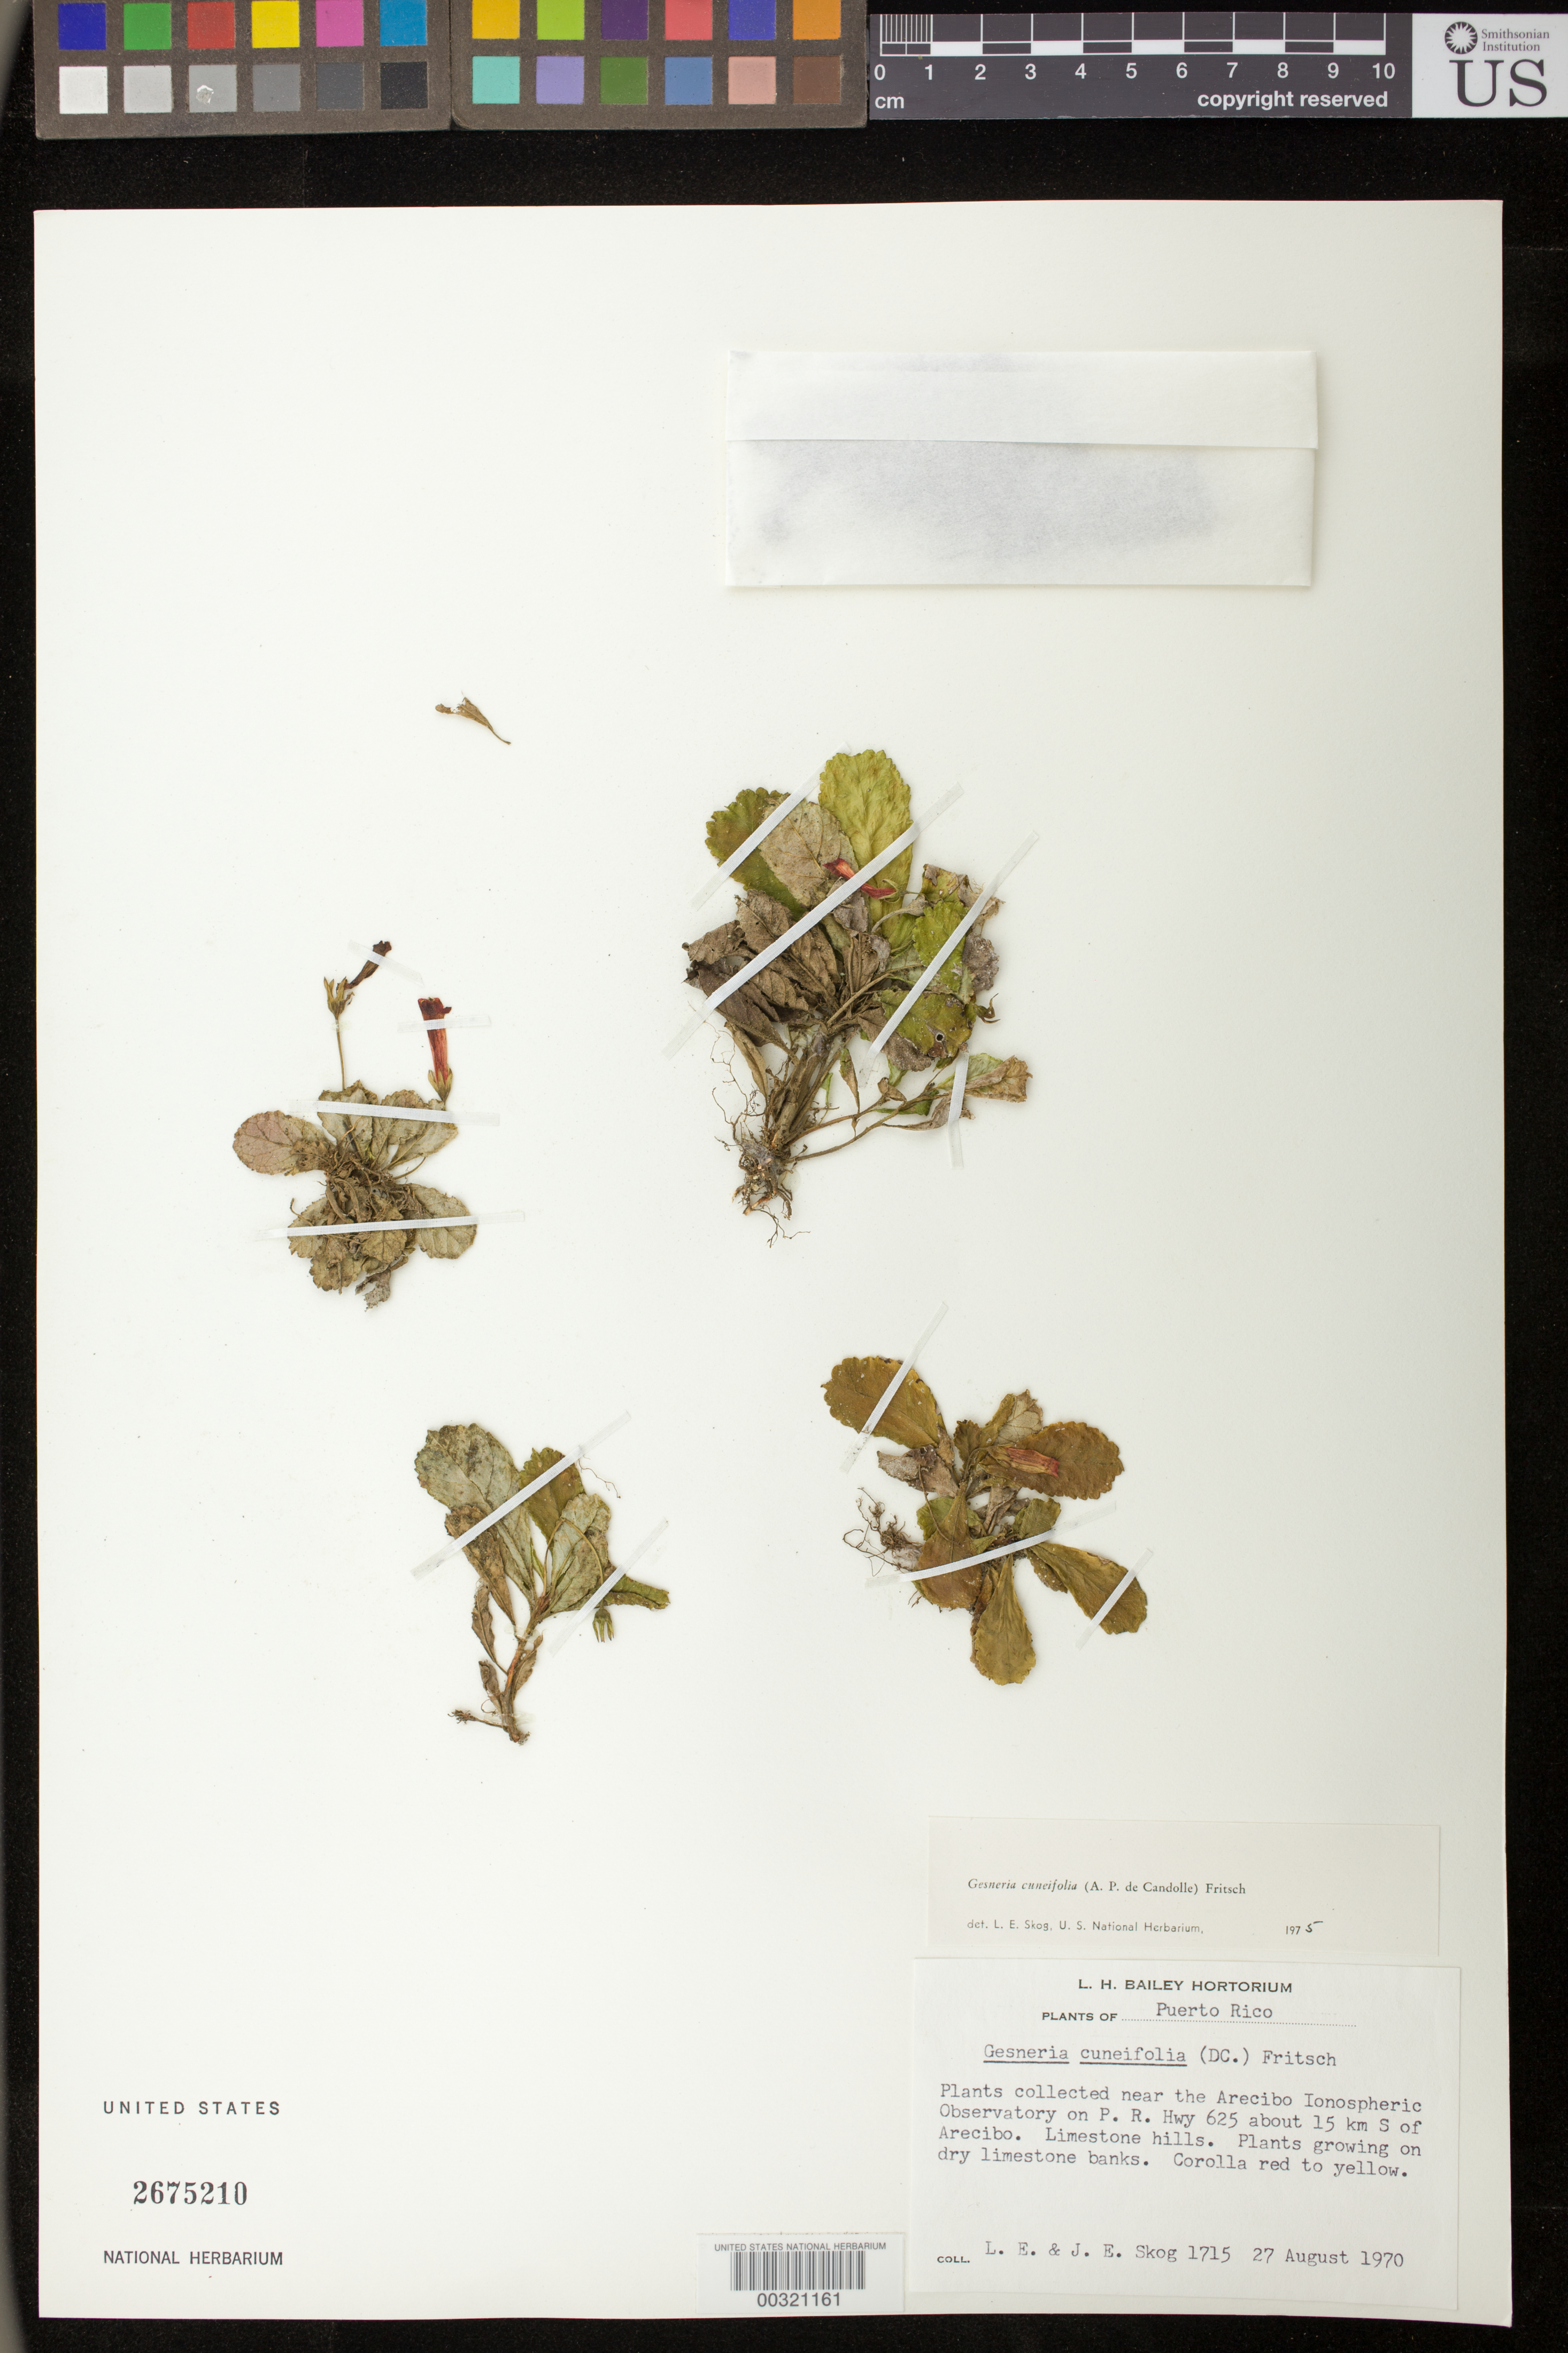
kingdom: Plantae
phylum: Tracheophyta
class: Magnoliopsida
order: Lamiales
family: Gesneriaceae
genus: Gesneria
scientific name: Gesneria cuneifolia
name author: (DC.) Fritsch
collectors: L. E. Skog & J. E. Skog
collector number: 1715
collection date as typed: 27 Aug 1970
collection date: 1970-08-27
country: Puerto Rico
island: Puerto Rico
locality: Near the Arecibo Ionospheric Observatory on P.R. Hwy 625 about 15 km S of Arecibo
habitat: Limestone hills; growing on dry limestone banks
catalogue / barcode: US 2675210